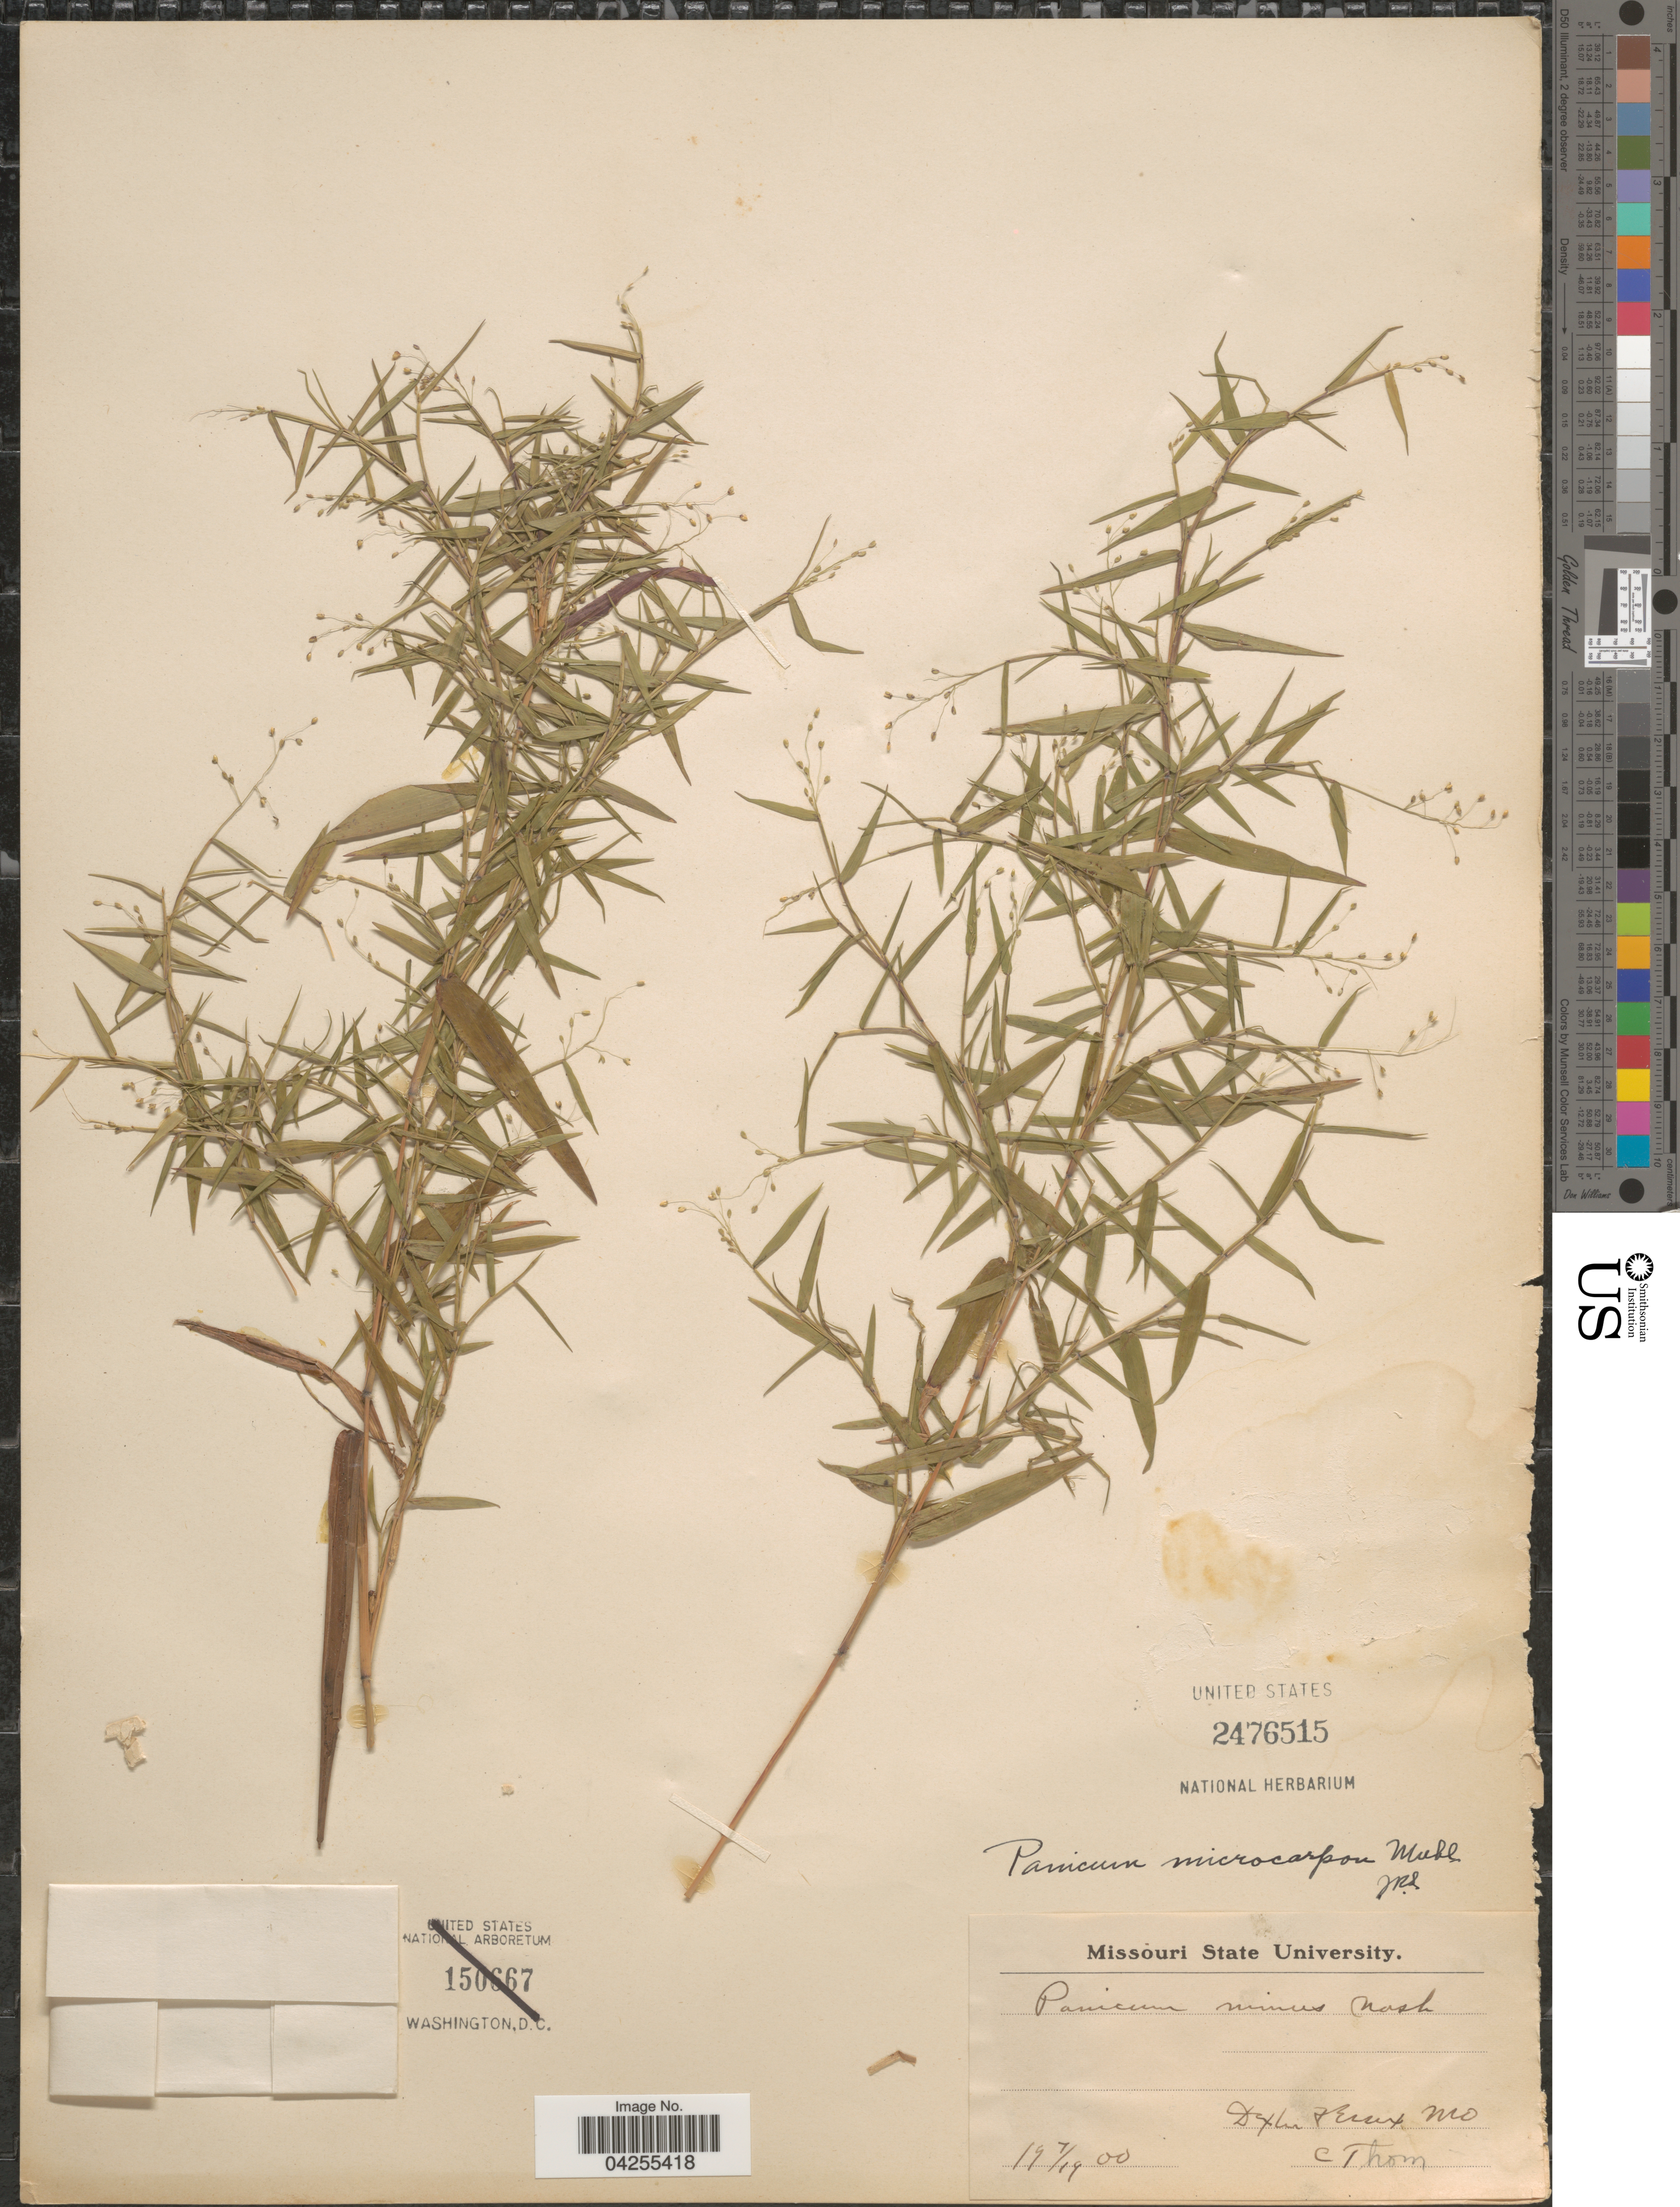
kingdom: Plantae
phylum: Tracheophyta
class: Liliopsida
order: Poales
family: Poaceae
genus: Dichanthelium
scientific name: Dichanthelium dichotomum var. dichotomum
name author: (L.) Gould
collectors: C. Thom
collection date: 1900-07-19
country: United States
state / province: Missouri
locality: Dexter and Essex.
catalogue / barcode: US 2476515